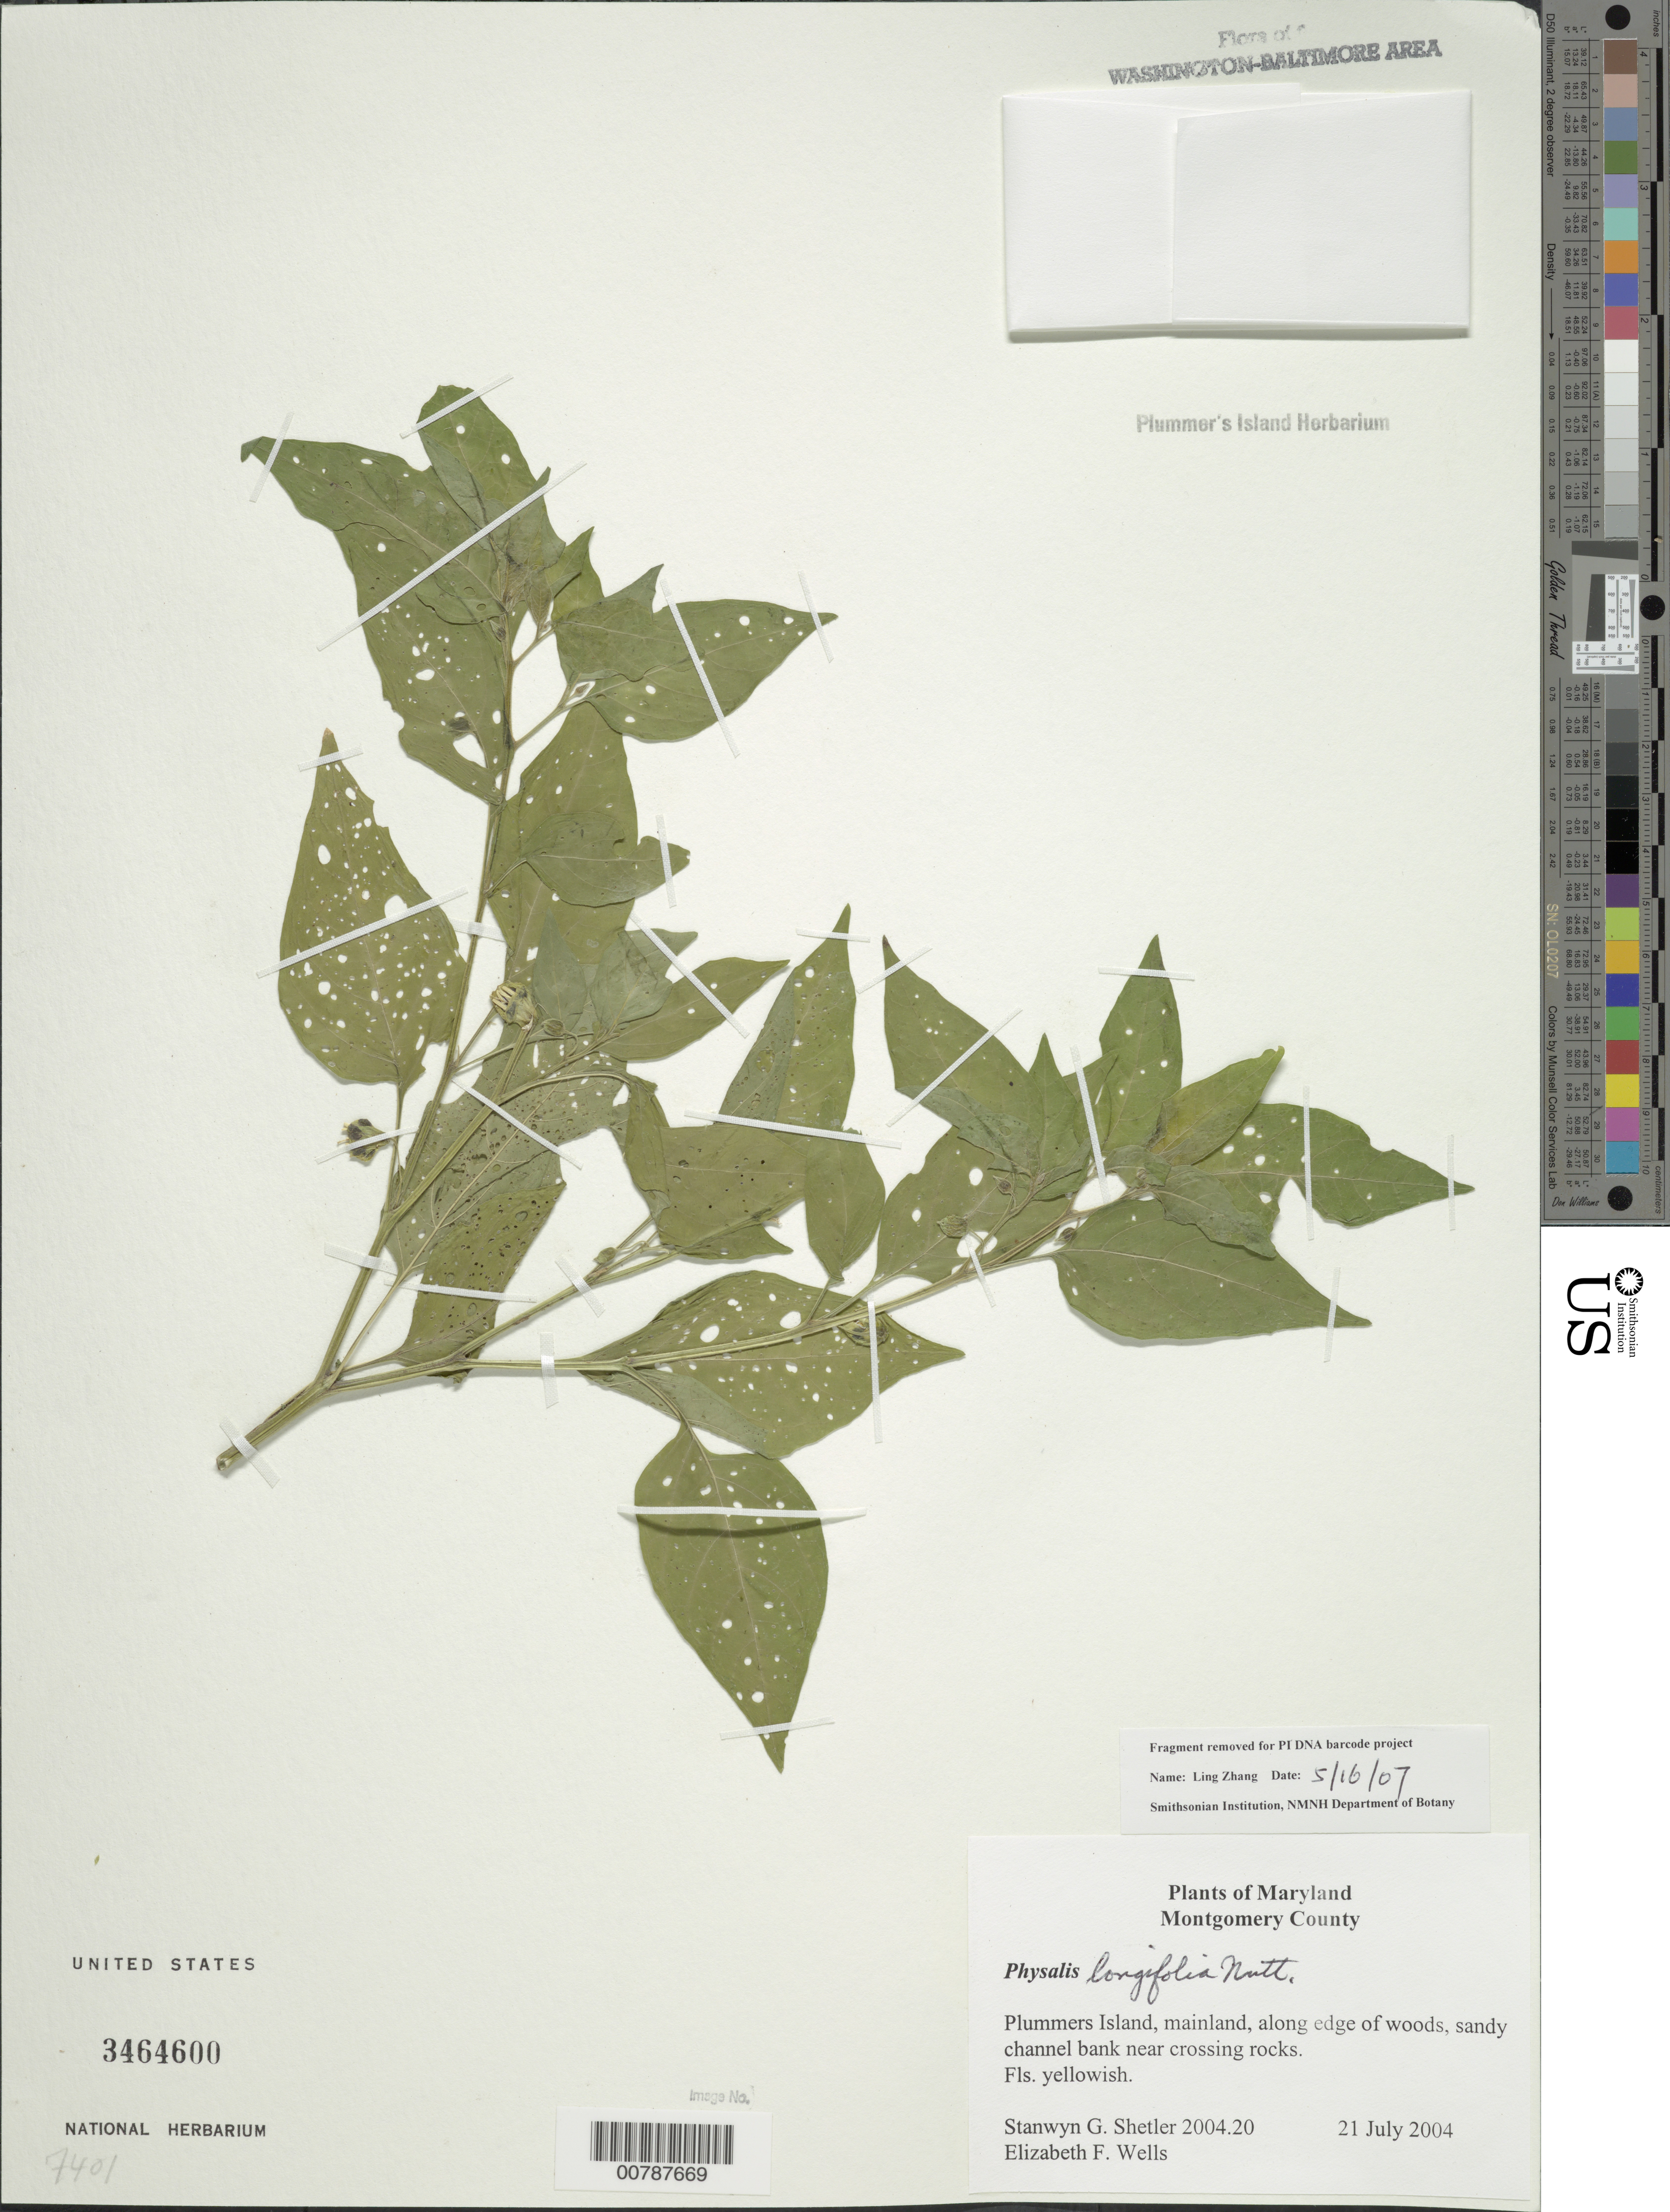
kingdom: Plantae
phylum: Tracheophyta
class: Magnoliopsida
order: Solanales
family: Solanaceae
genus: Physalis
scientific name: Physalis longifolia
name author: Nutt.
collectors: S. Shetler & E. F. Wells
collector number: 2004.20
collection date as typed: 21 Jul 2004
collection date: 2004-07-21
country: United States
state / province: Maryland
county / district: Montgomery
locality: Plummer's Island, mainland C. & O. Canal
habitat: Along edge of woods, sandy channel bank near crossing rocks.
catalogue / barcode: US 3464600